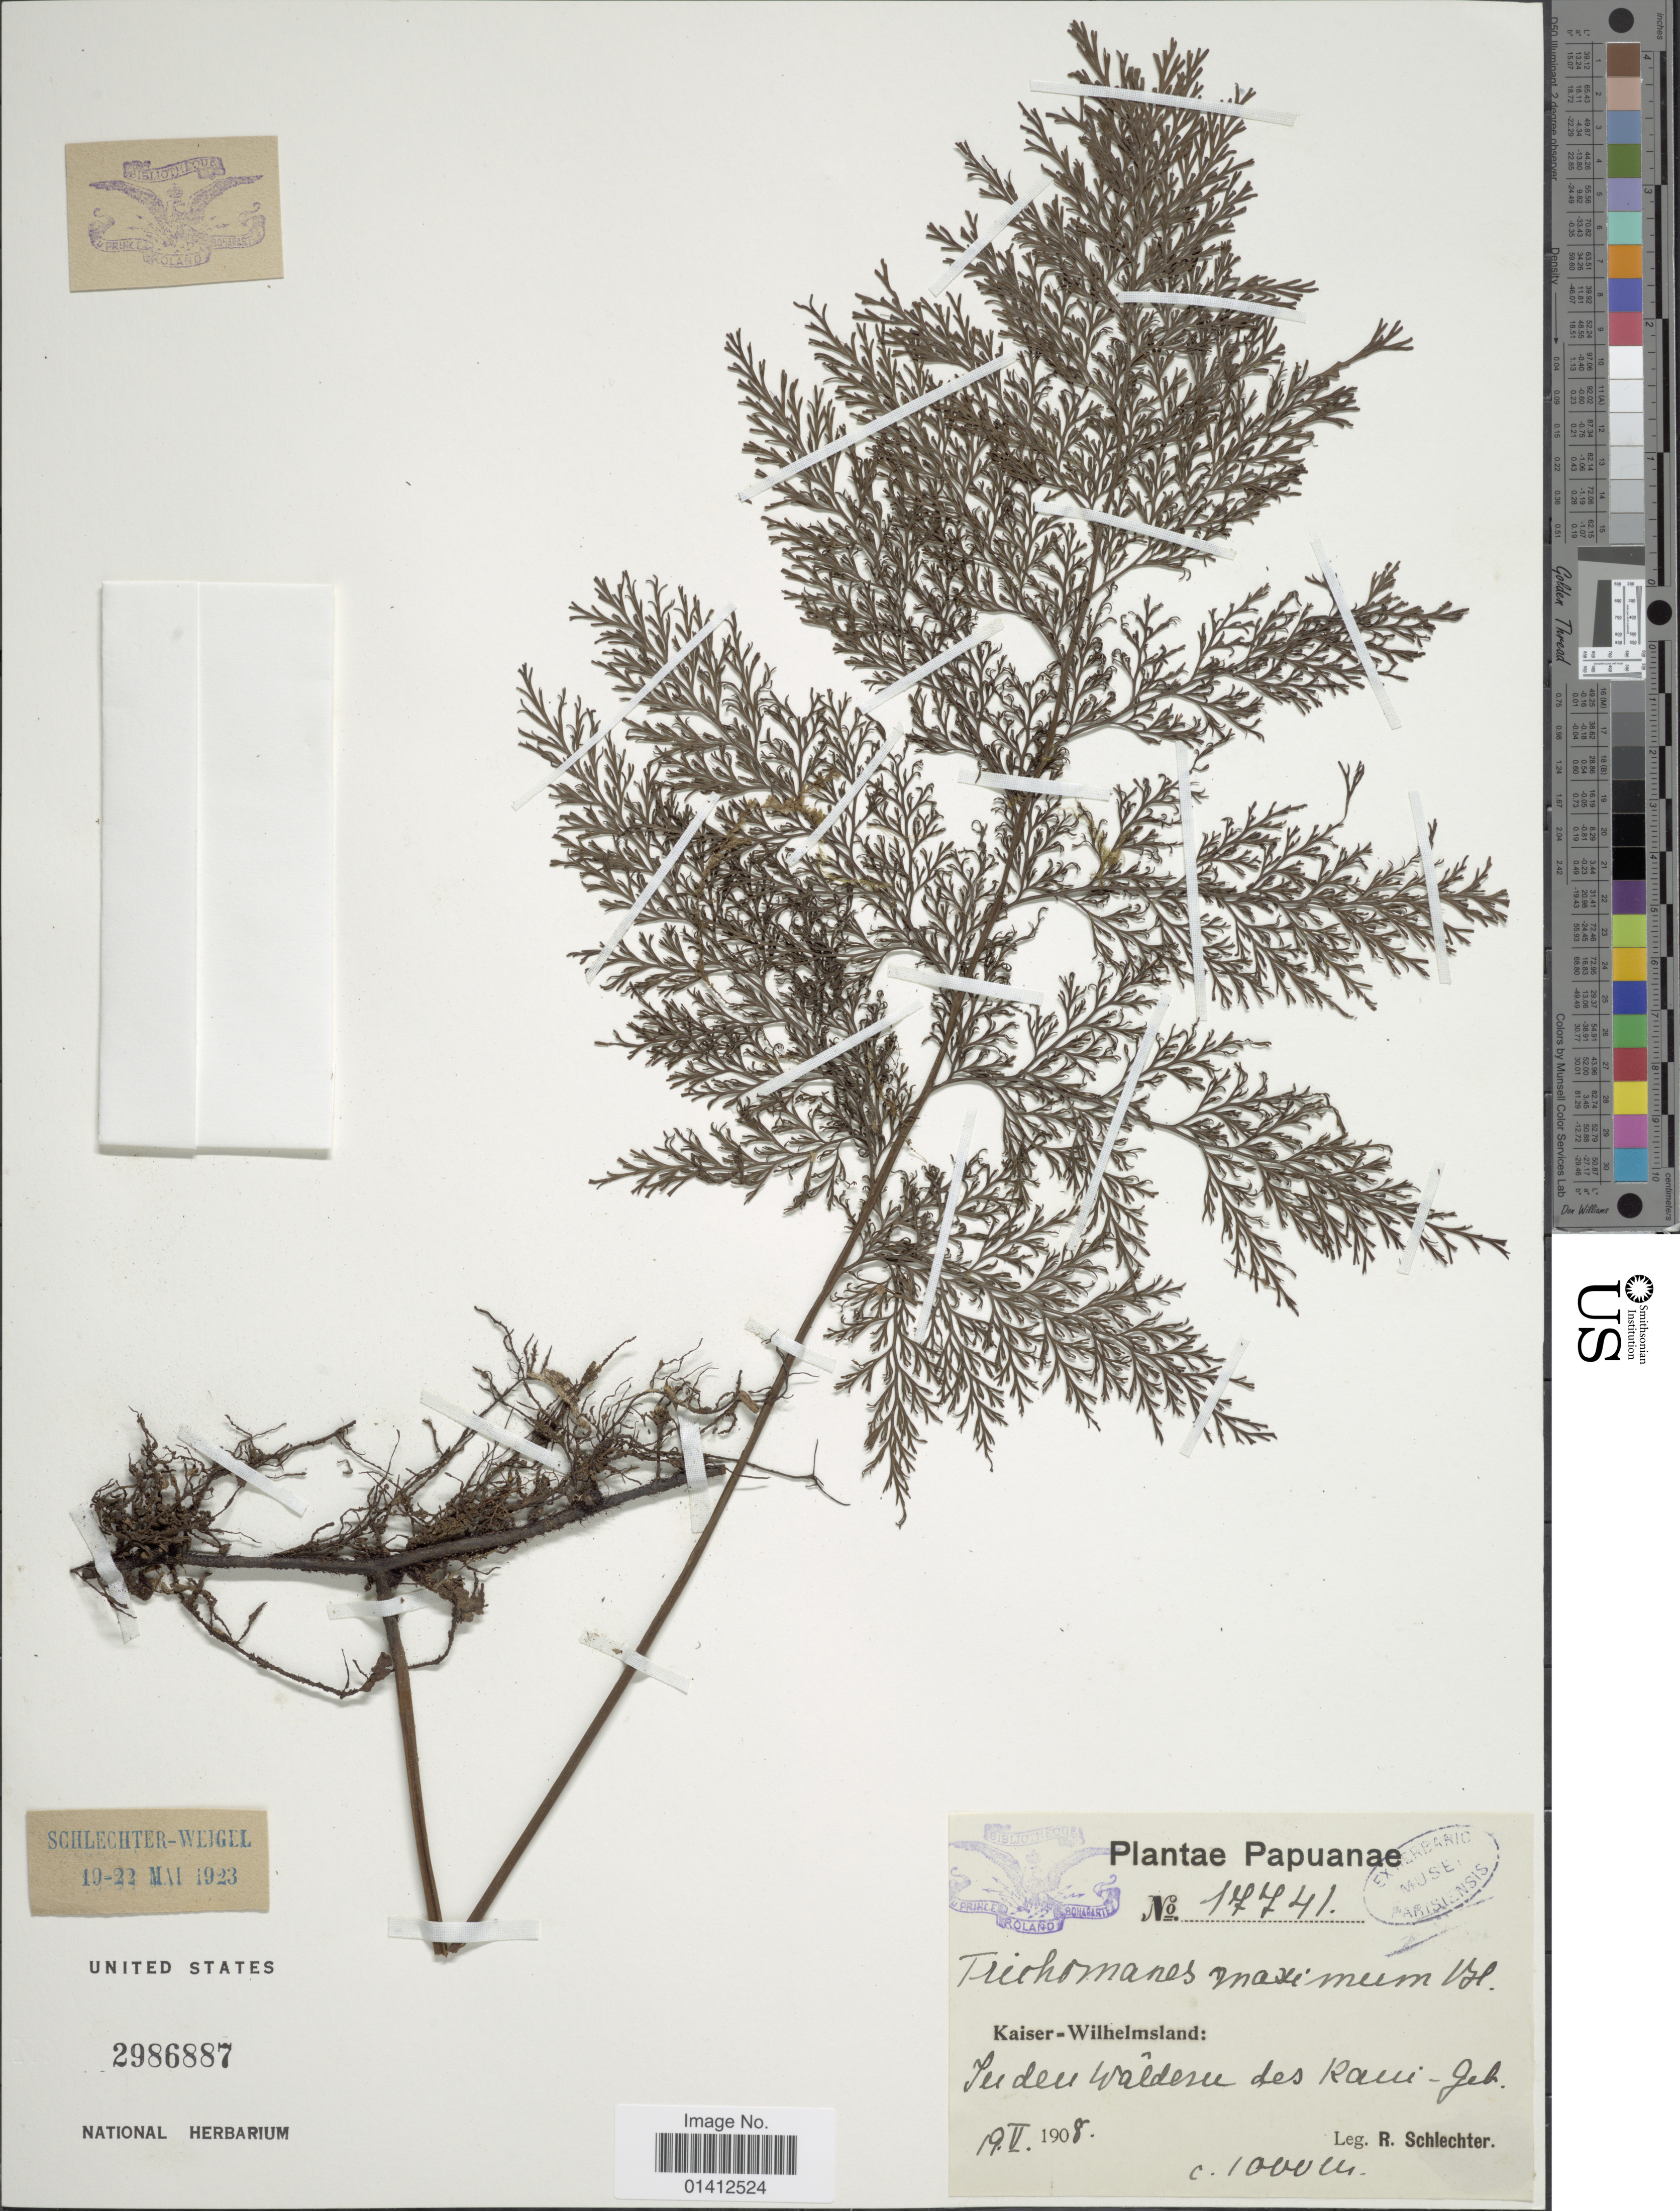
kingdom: Plantae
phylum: Tracheophyta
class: Polypodiopsida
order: Hymenophyllales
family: Hymenophyllaceae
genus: Vandenboschia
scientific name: Vandenboschia maxima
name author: (Blume) Copel.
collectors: F. R. R. Schlechter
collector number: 17741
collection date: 1908-05-19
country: Papua New Guinea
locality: Kaiser-Wilhelmsland: In den Wäldern des Kani-geb.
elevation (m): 1000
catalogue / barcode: US 2986887